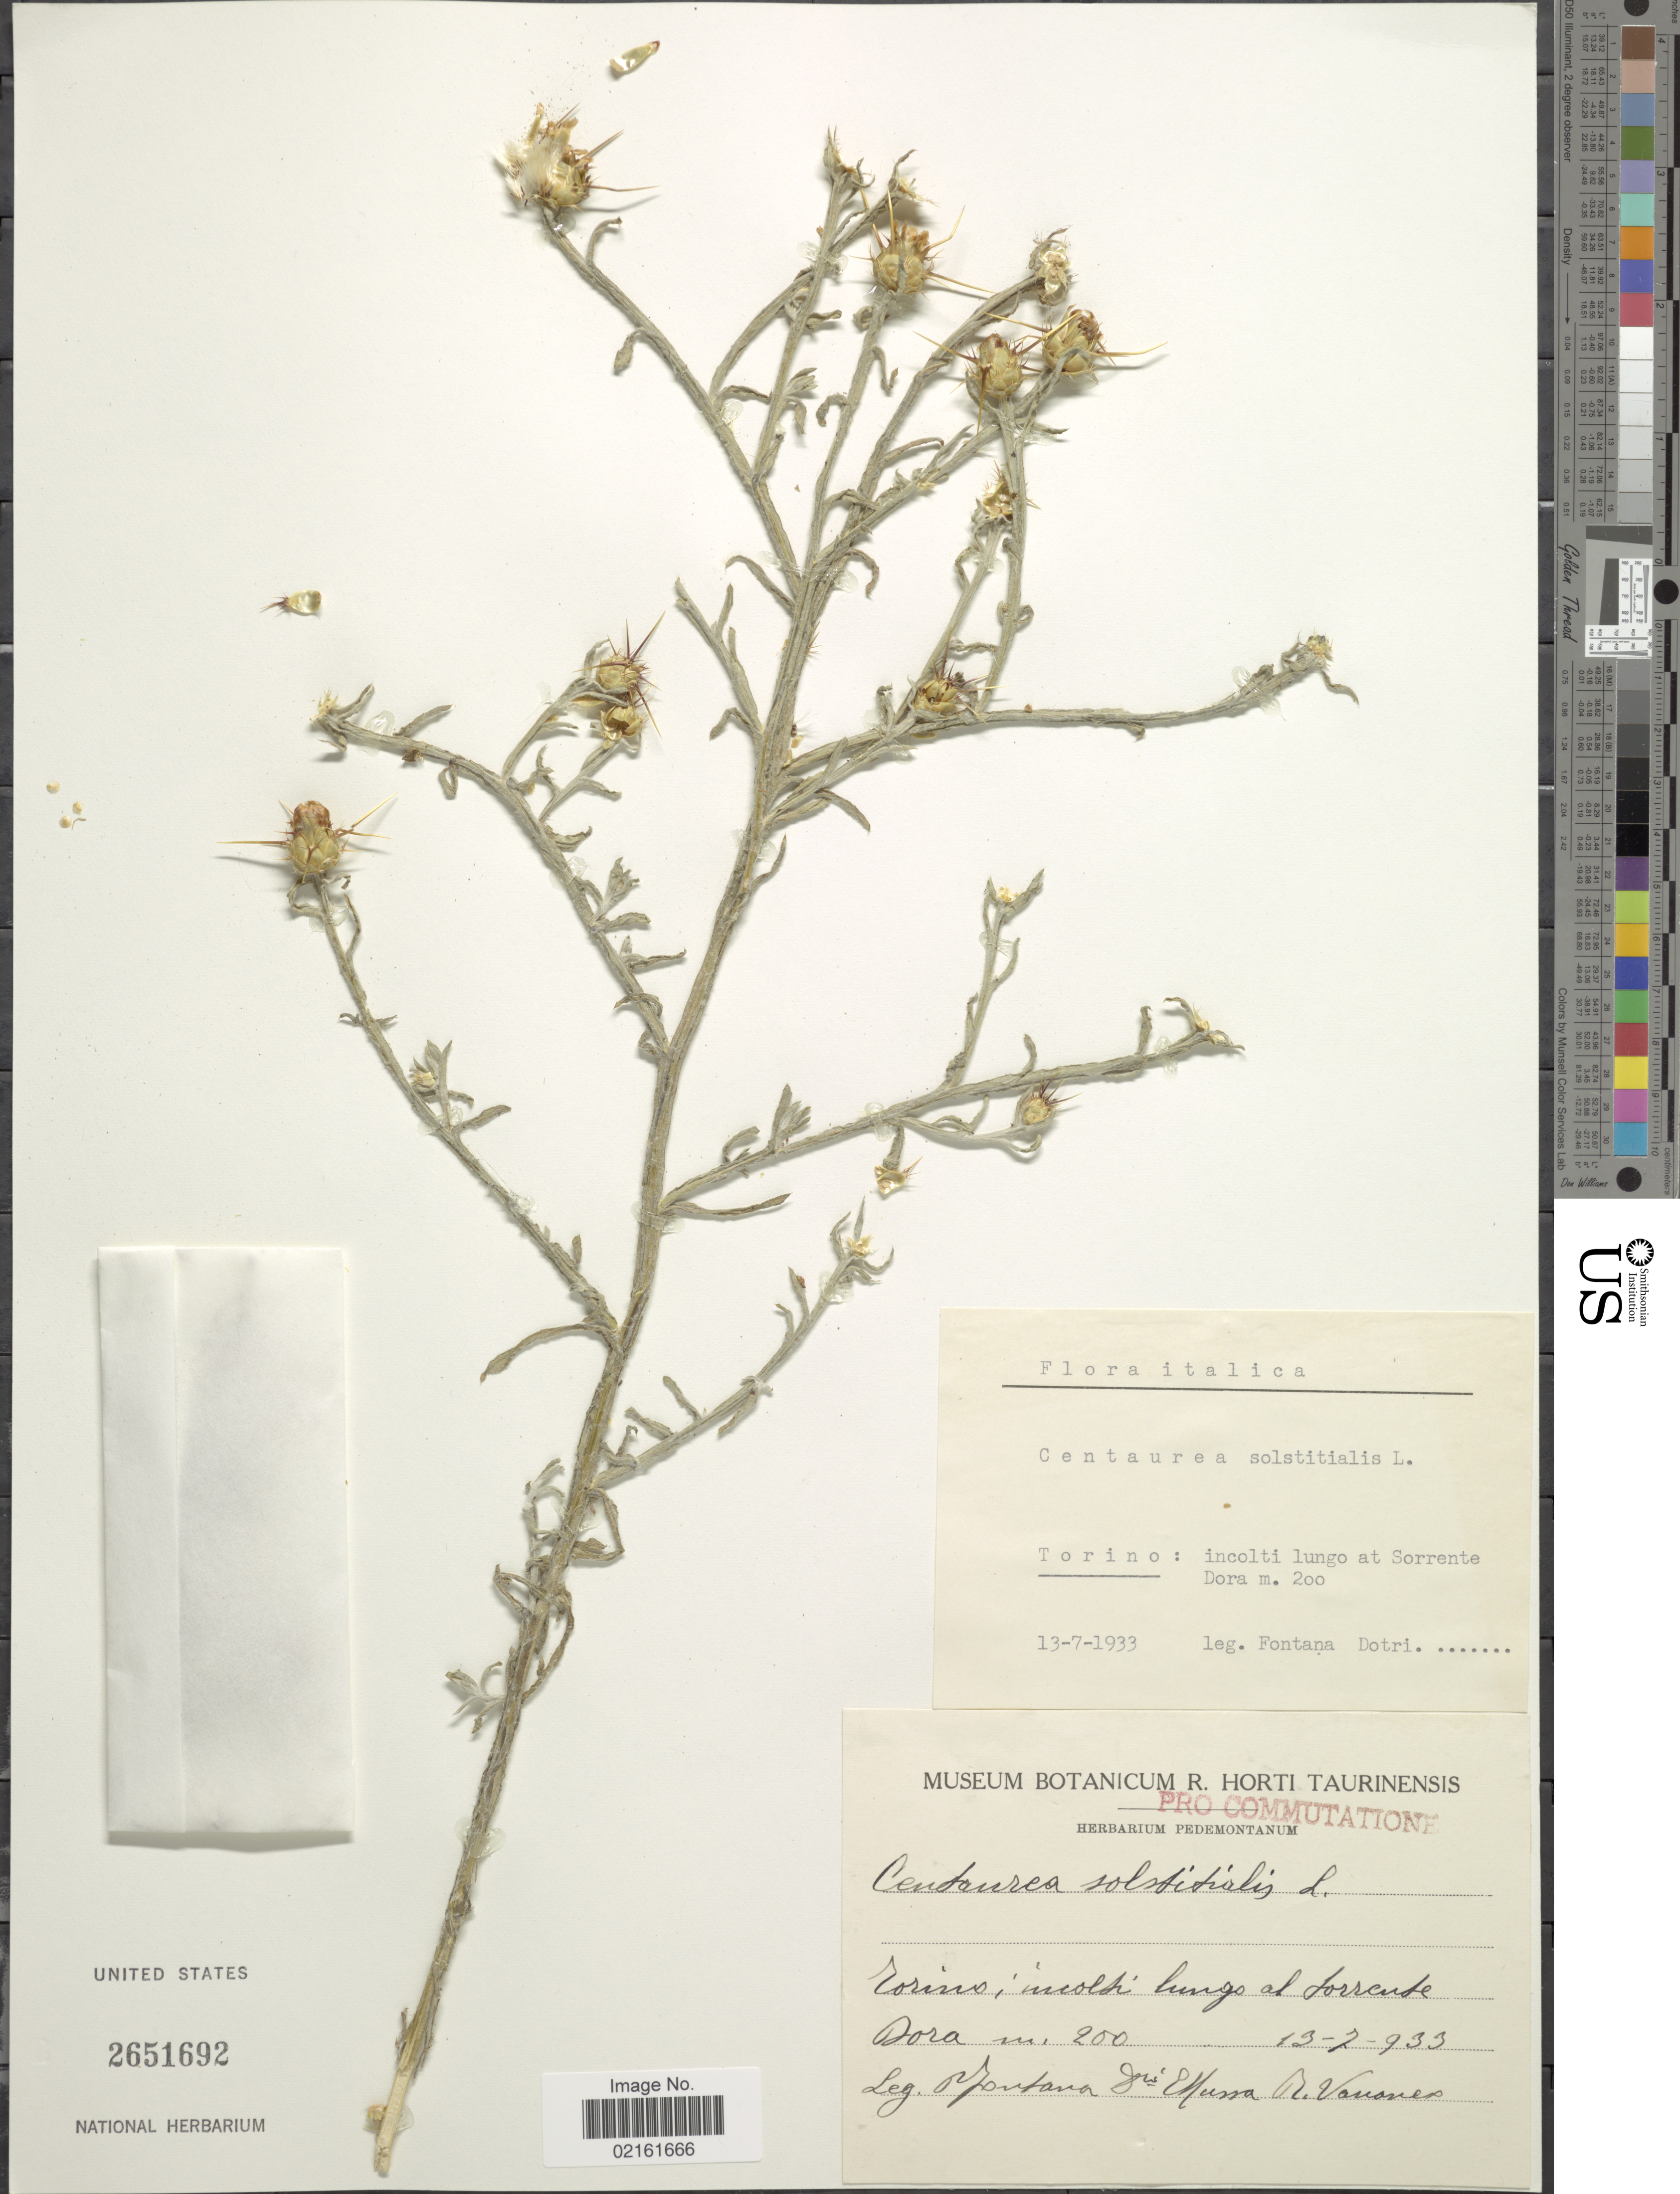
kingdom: Plantae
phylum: Tracheophyta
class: Magnoliopsida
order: Asterales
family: Asteraceae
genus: Centaurea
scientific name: Centaurea solstitialis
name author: L.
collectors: Fontana, Ellussa & R. Vanover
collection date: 1933-07-13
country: Italy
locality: Torino: incolti lungo at Sorrente Dora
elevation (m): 200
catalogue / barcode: US 2651692